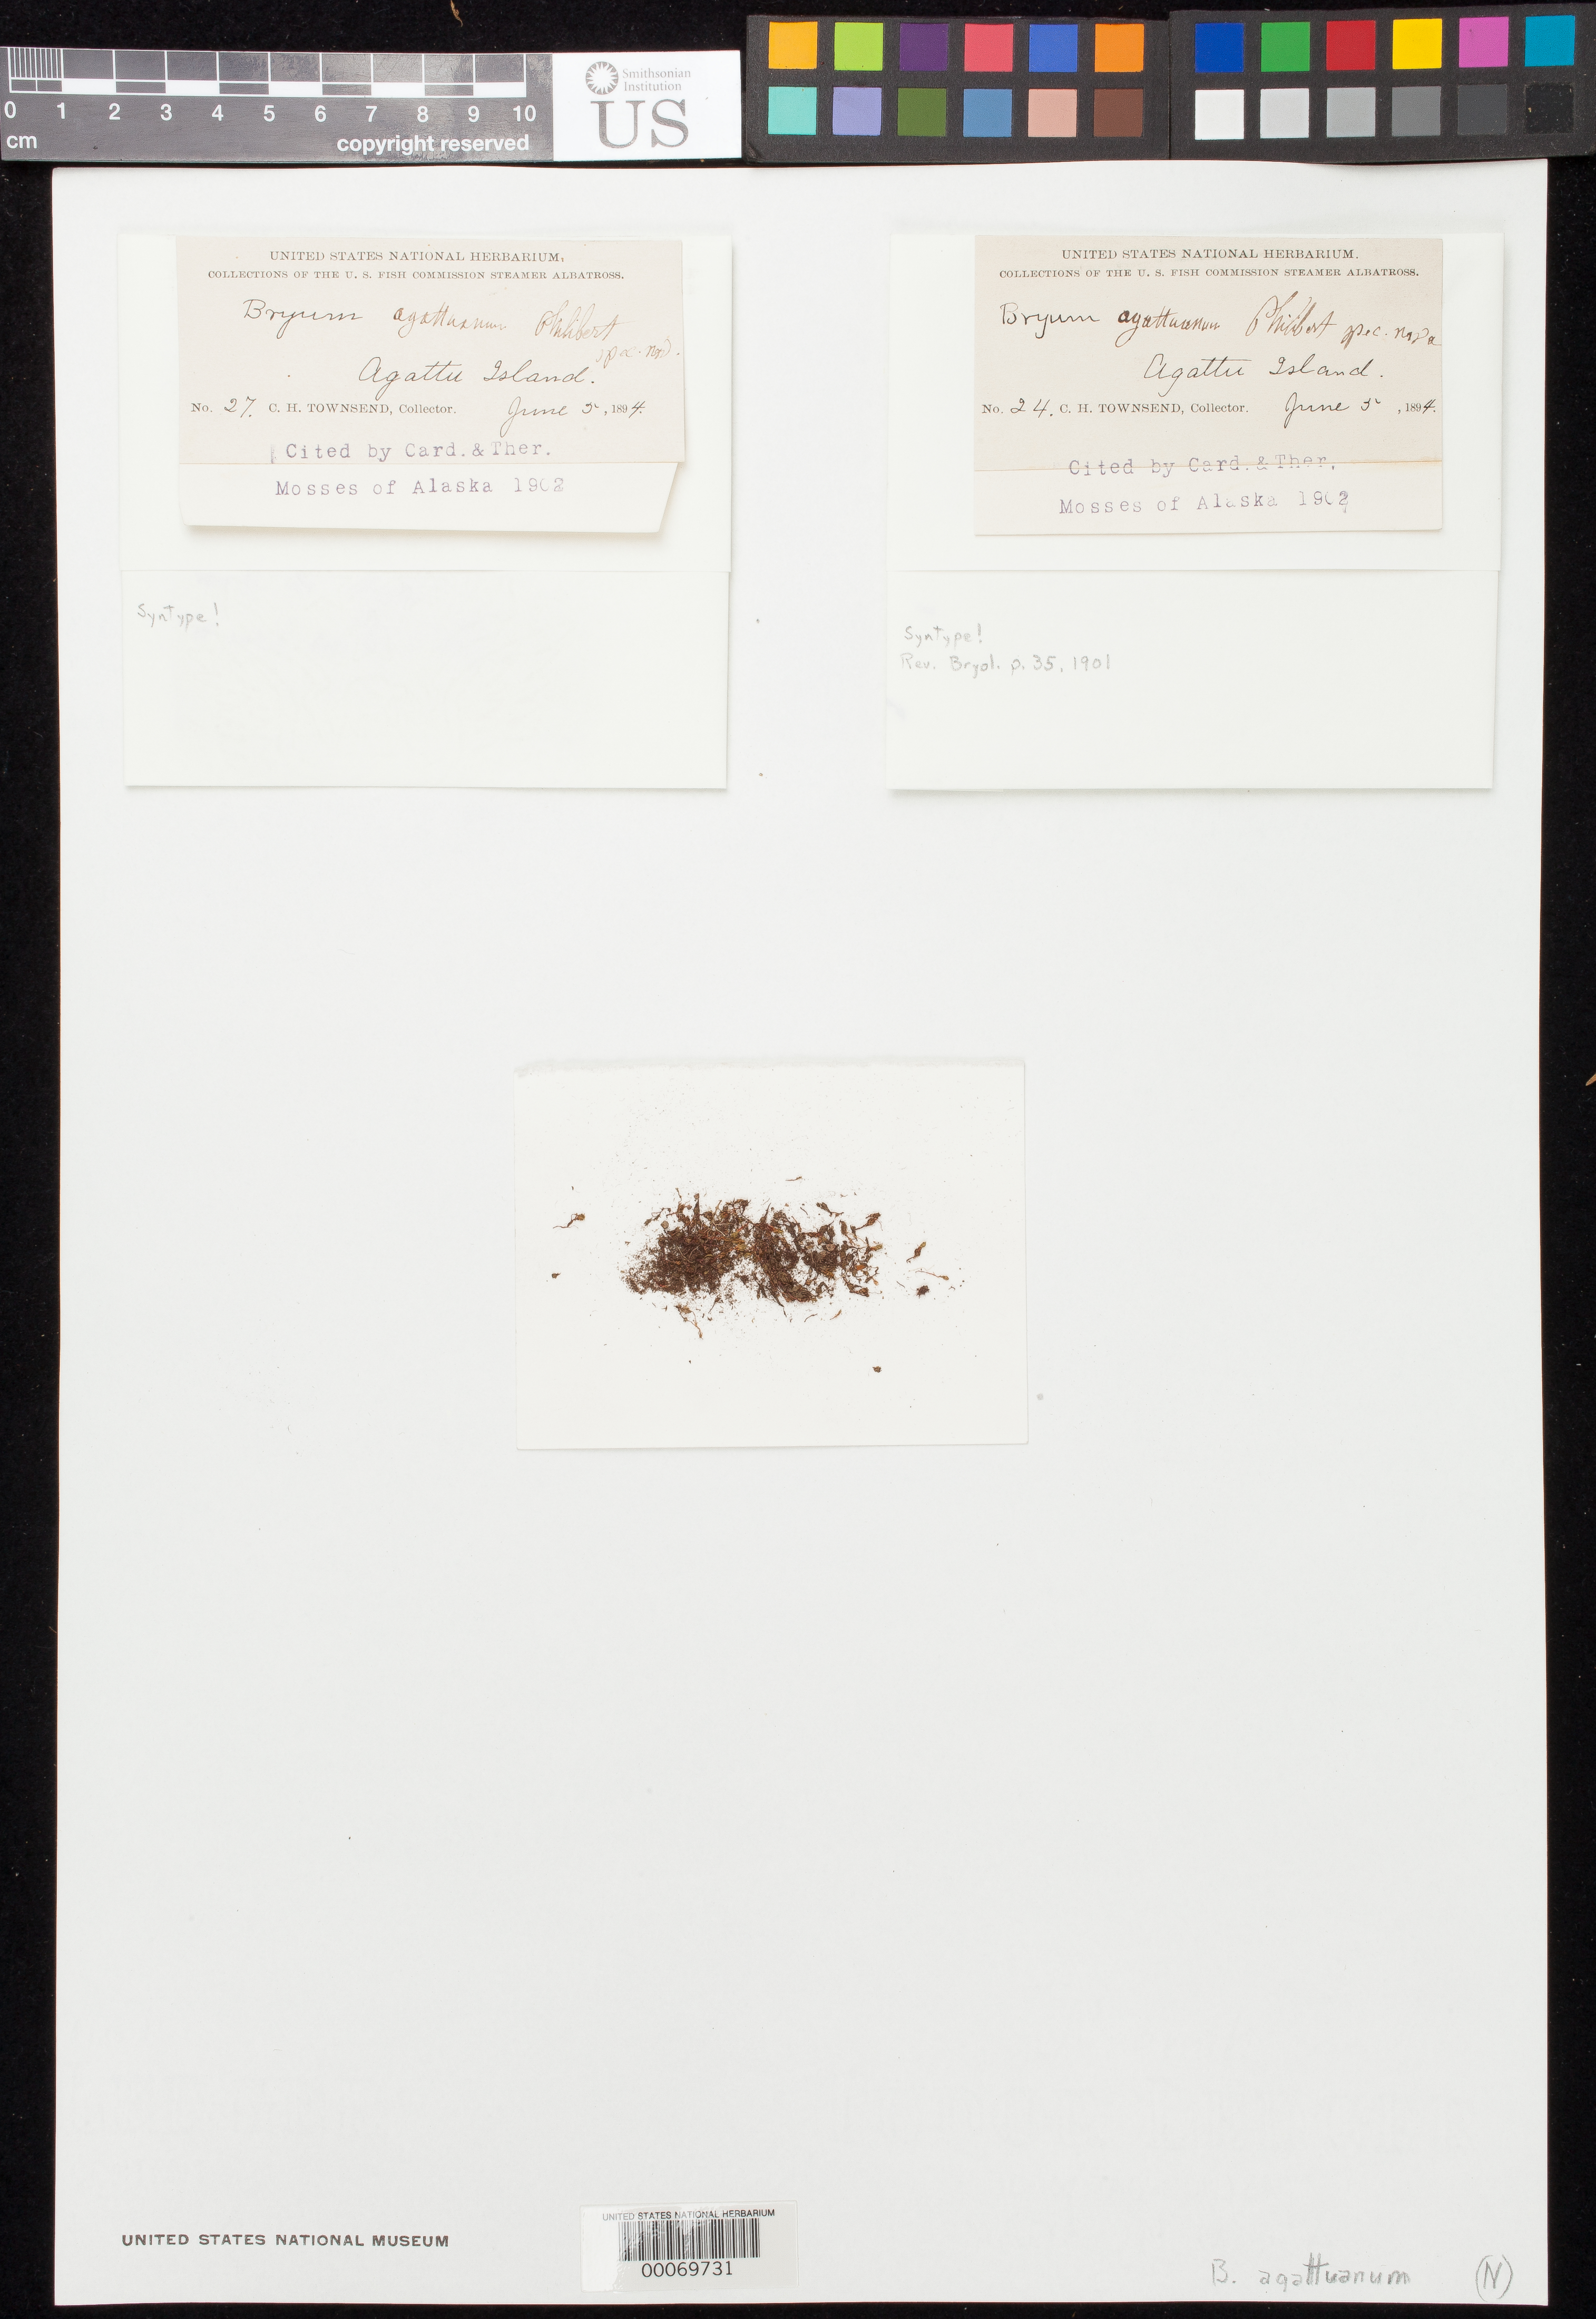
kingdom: Plantae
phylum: Bryophyta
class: Bryopsida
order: Bryales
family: Bryaceae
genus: Bryum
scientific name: Bryum agattuense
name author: Philib.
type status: Syntype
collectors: C. H. T. Townsend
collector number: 24 & 27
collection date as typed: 05 Jun 1894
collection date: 1894-06-05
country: United States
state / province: Alaska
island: Agattu Island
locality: Agattu Island.